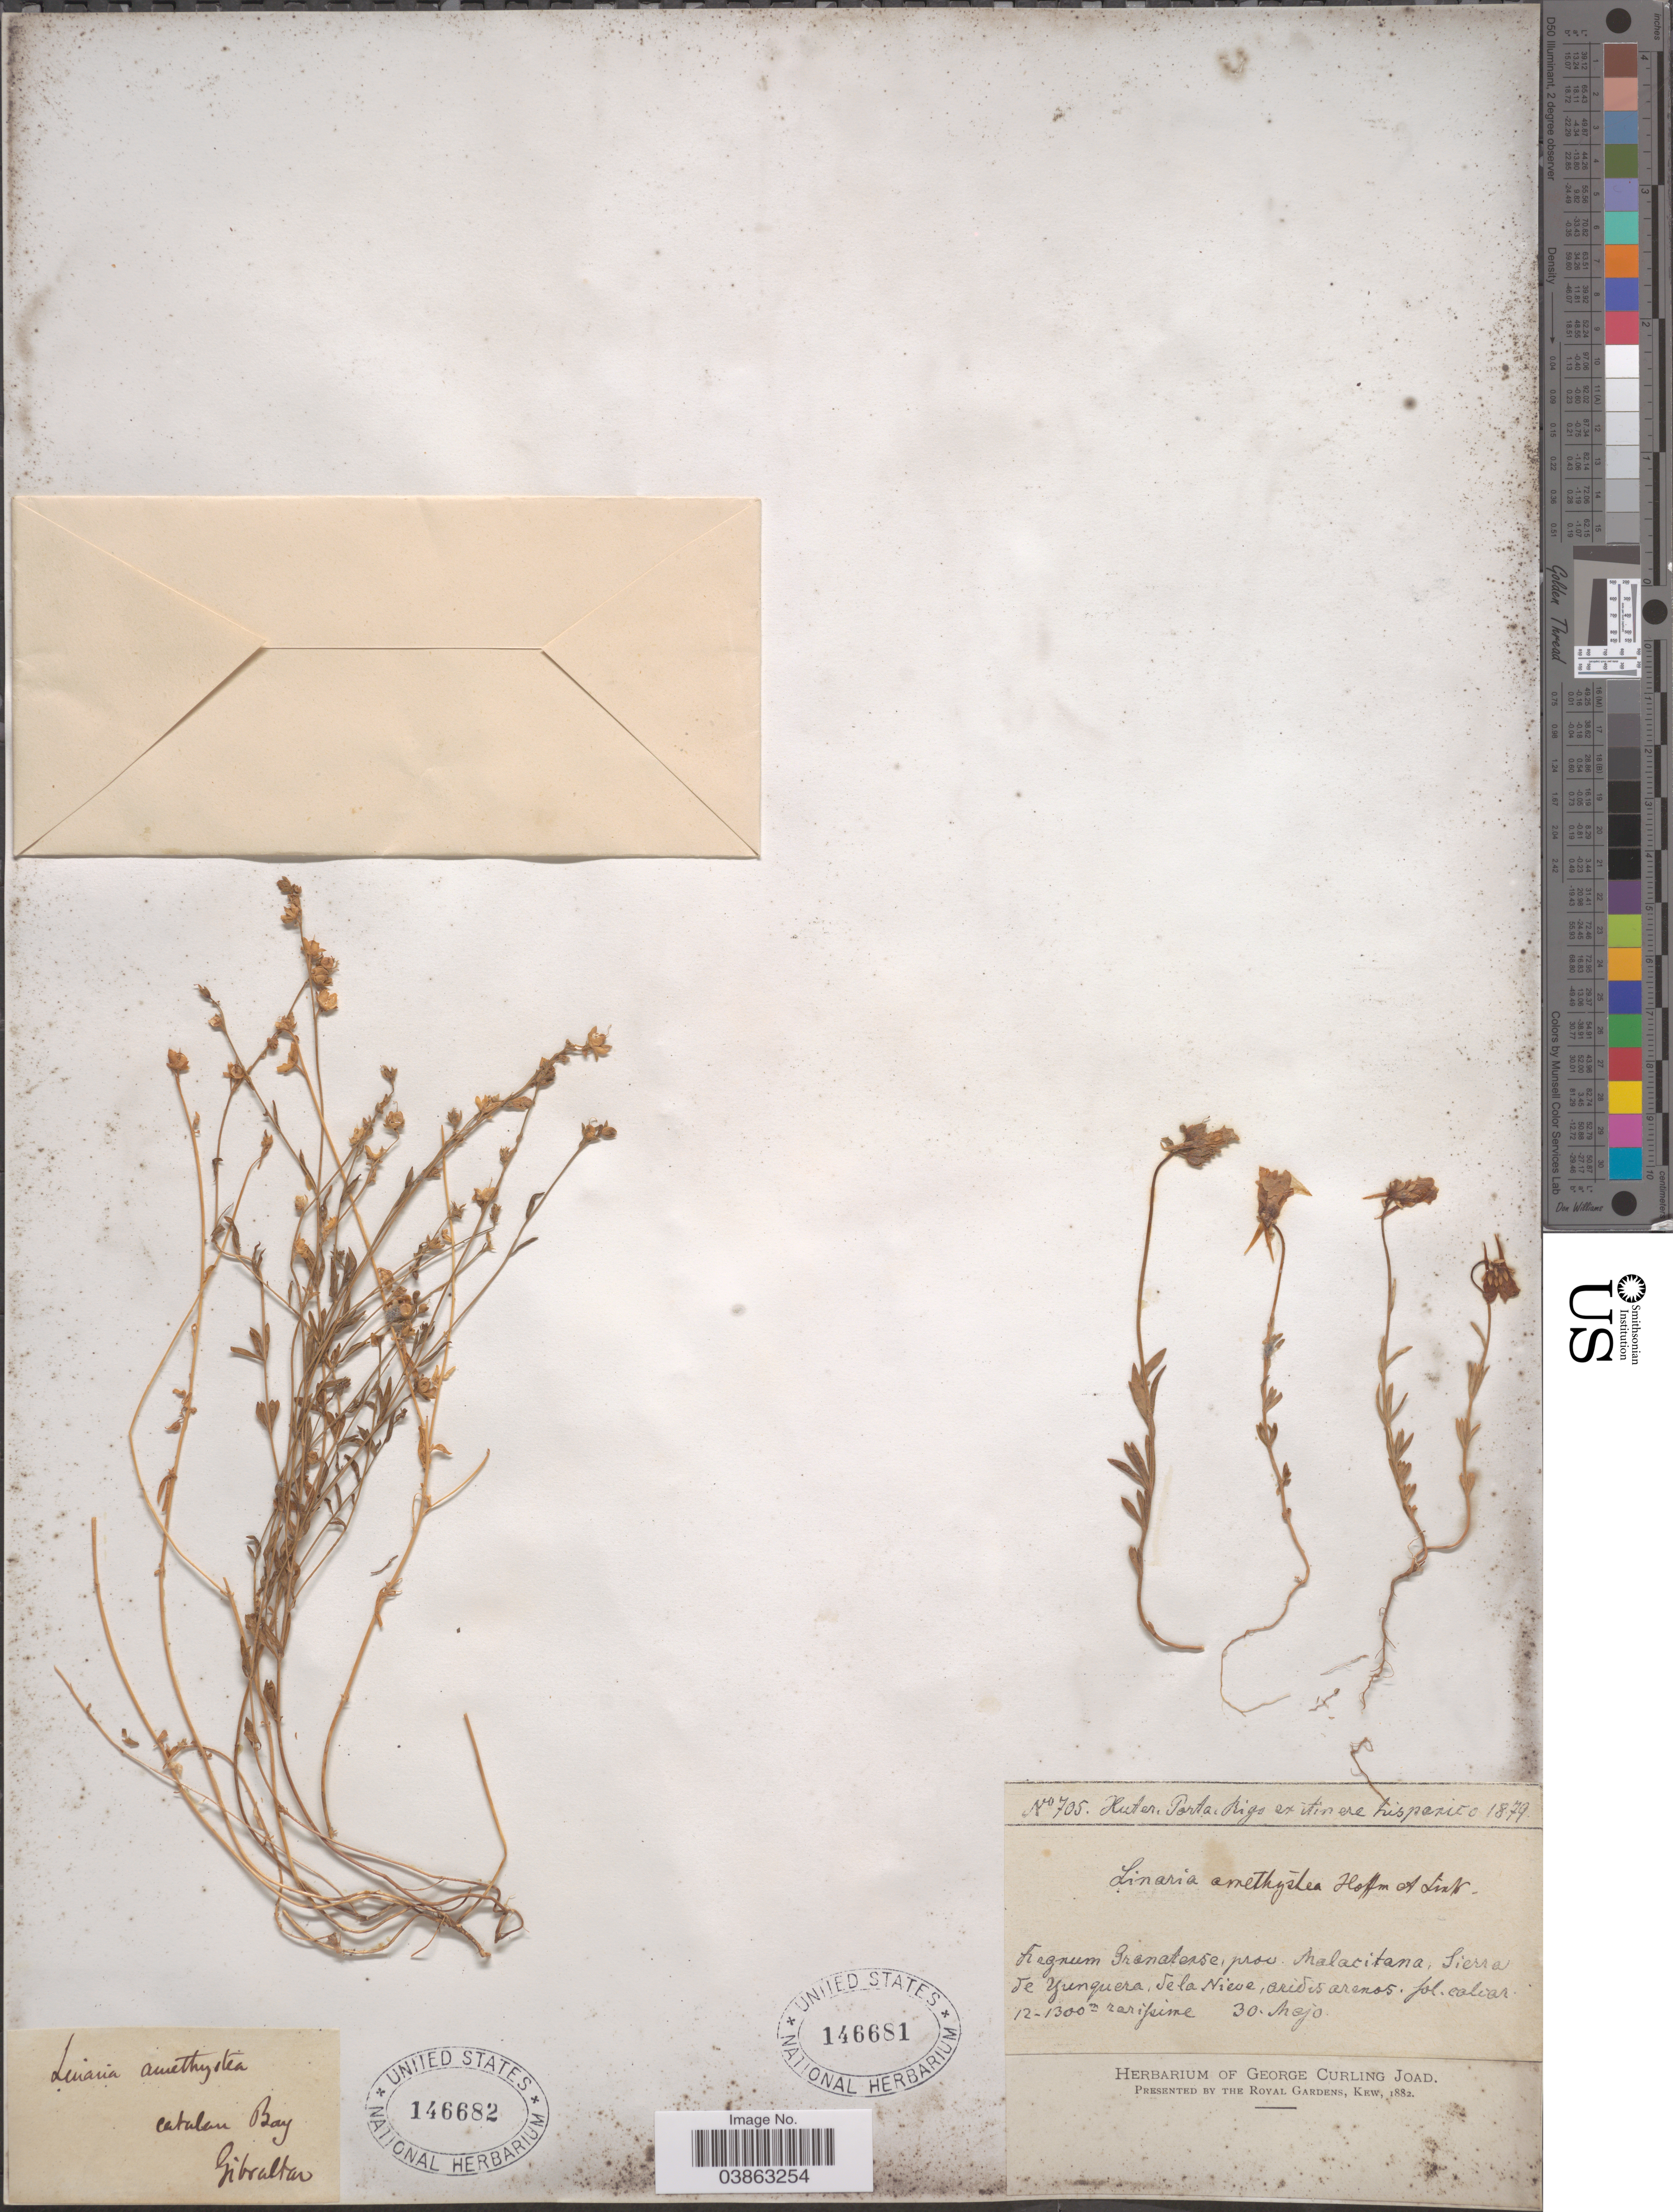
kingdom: Plantae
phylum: Tracheophyta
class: Magnoliopsida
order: Lamiales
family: Plantaginaceae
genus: Linaria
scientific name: Linaria amethystea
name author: (Vent.) Hoffmanns. & Link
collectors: -. Huter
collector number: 705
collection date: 1879-01-30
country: Spain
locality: Fregnum Pranatense, prov. Malacitana, Sierra de Yunquera, Sela Nieve, aridis arenos.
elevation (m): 1300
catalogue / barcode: US 146681-2